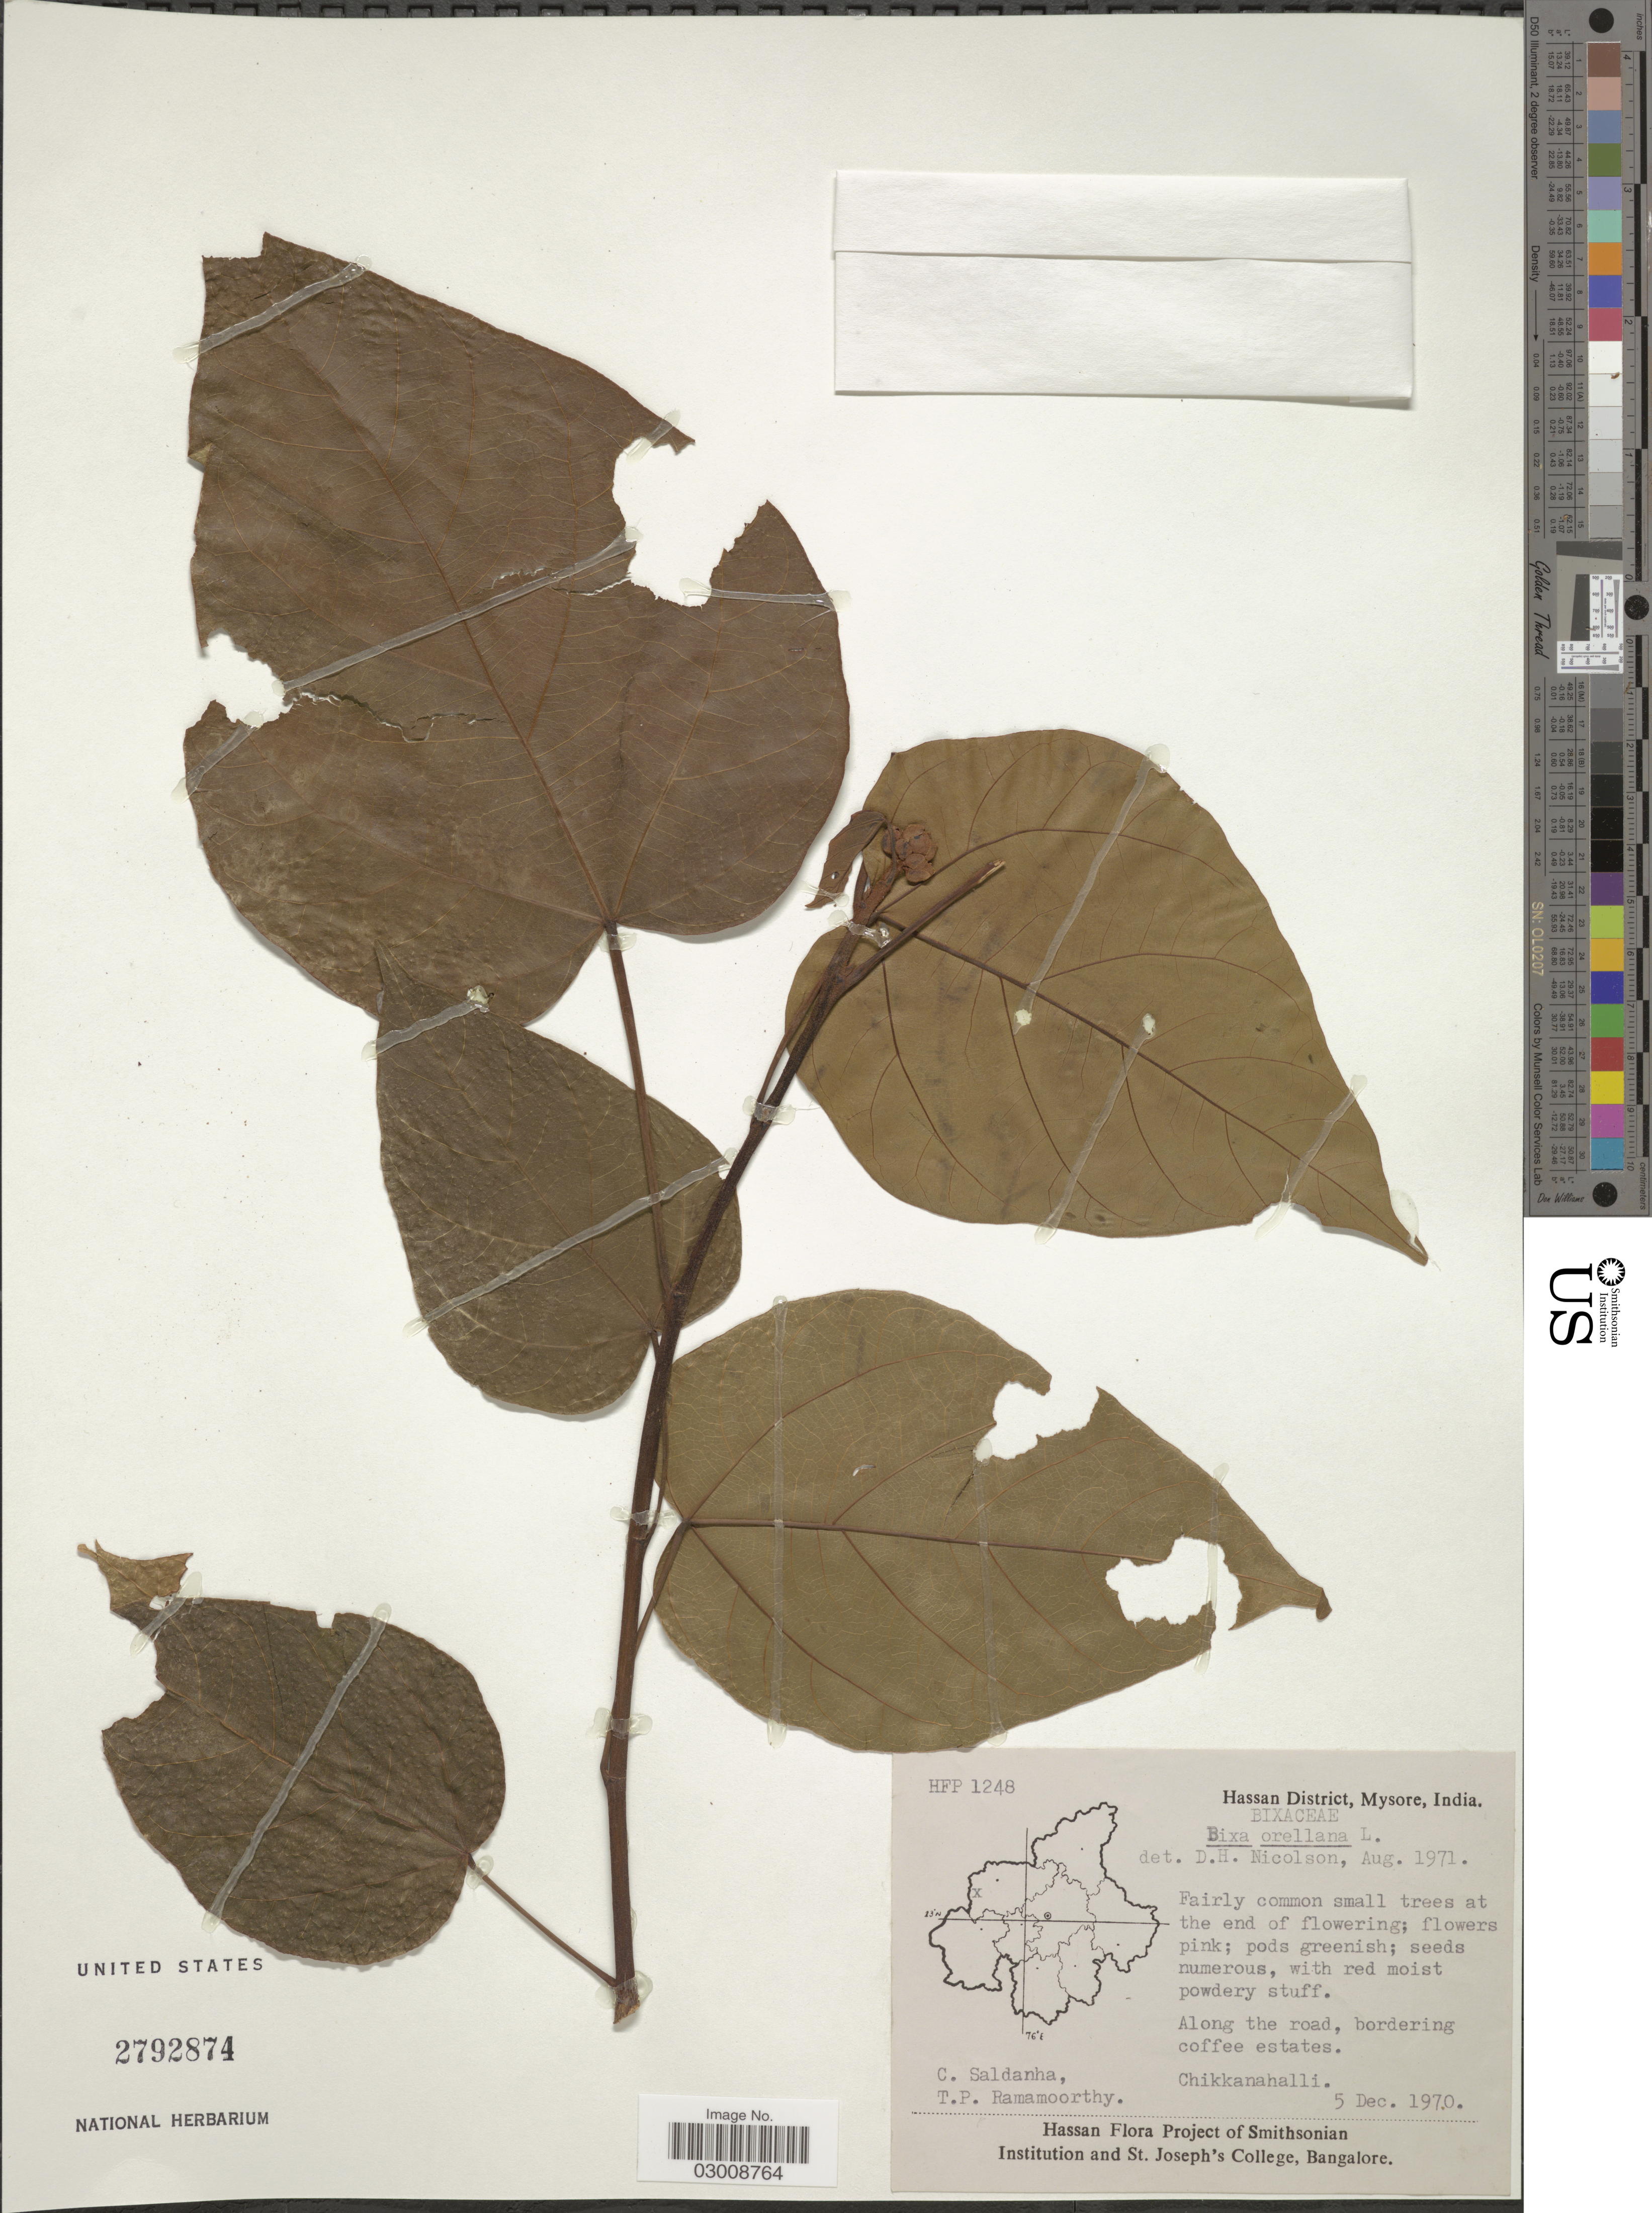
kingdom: Plantae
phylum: Tracheophyta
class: Magnoliopsida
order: Malvales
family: Bixaceae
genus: Bixa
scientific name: Bixa orellana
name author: L.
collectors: C. Saldanha & T. P. Ramamoorthy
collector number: HFP 1248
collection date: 1970-12-05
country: India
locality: Hassan District, Mysore, India, Along the road, bordering coffee estates, Chikkanahalli.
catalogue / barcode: US 2792874